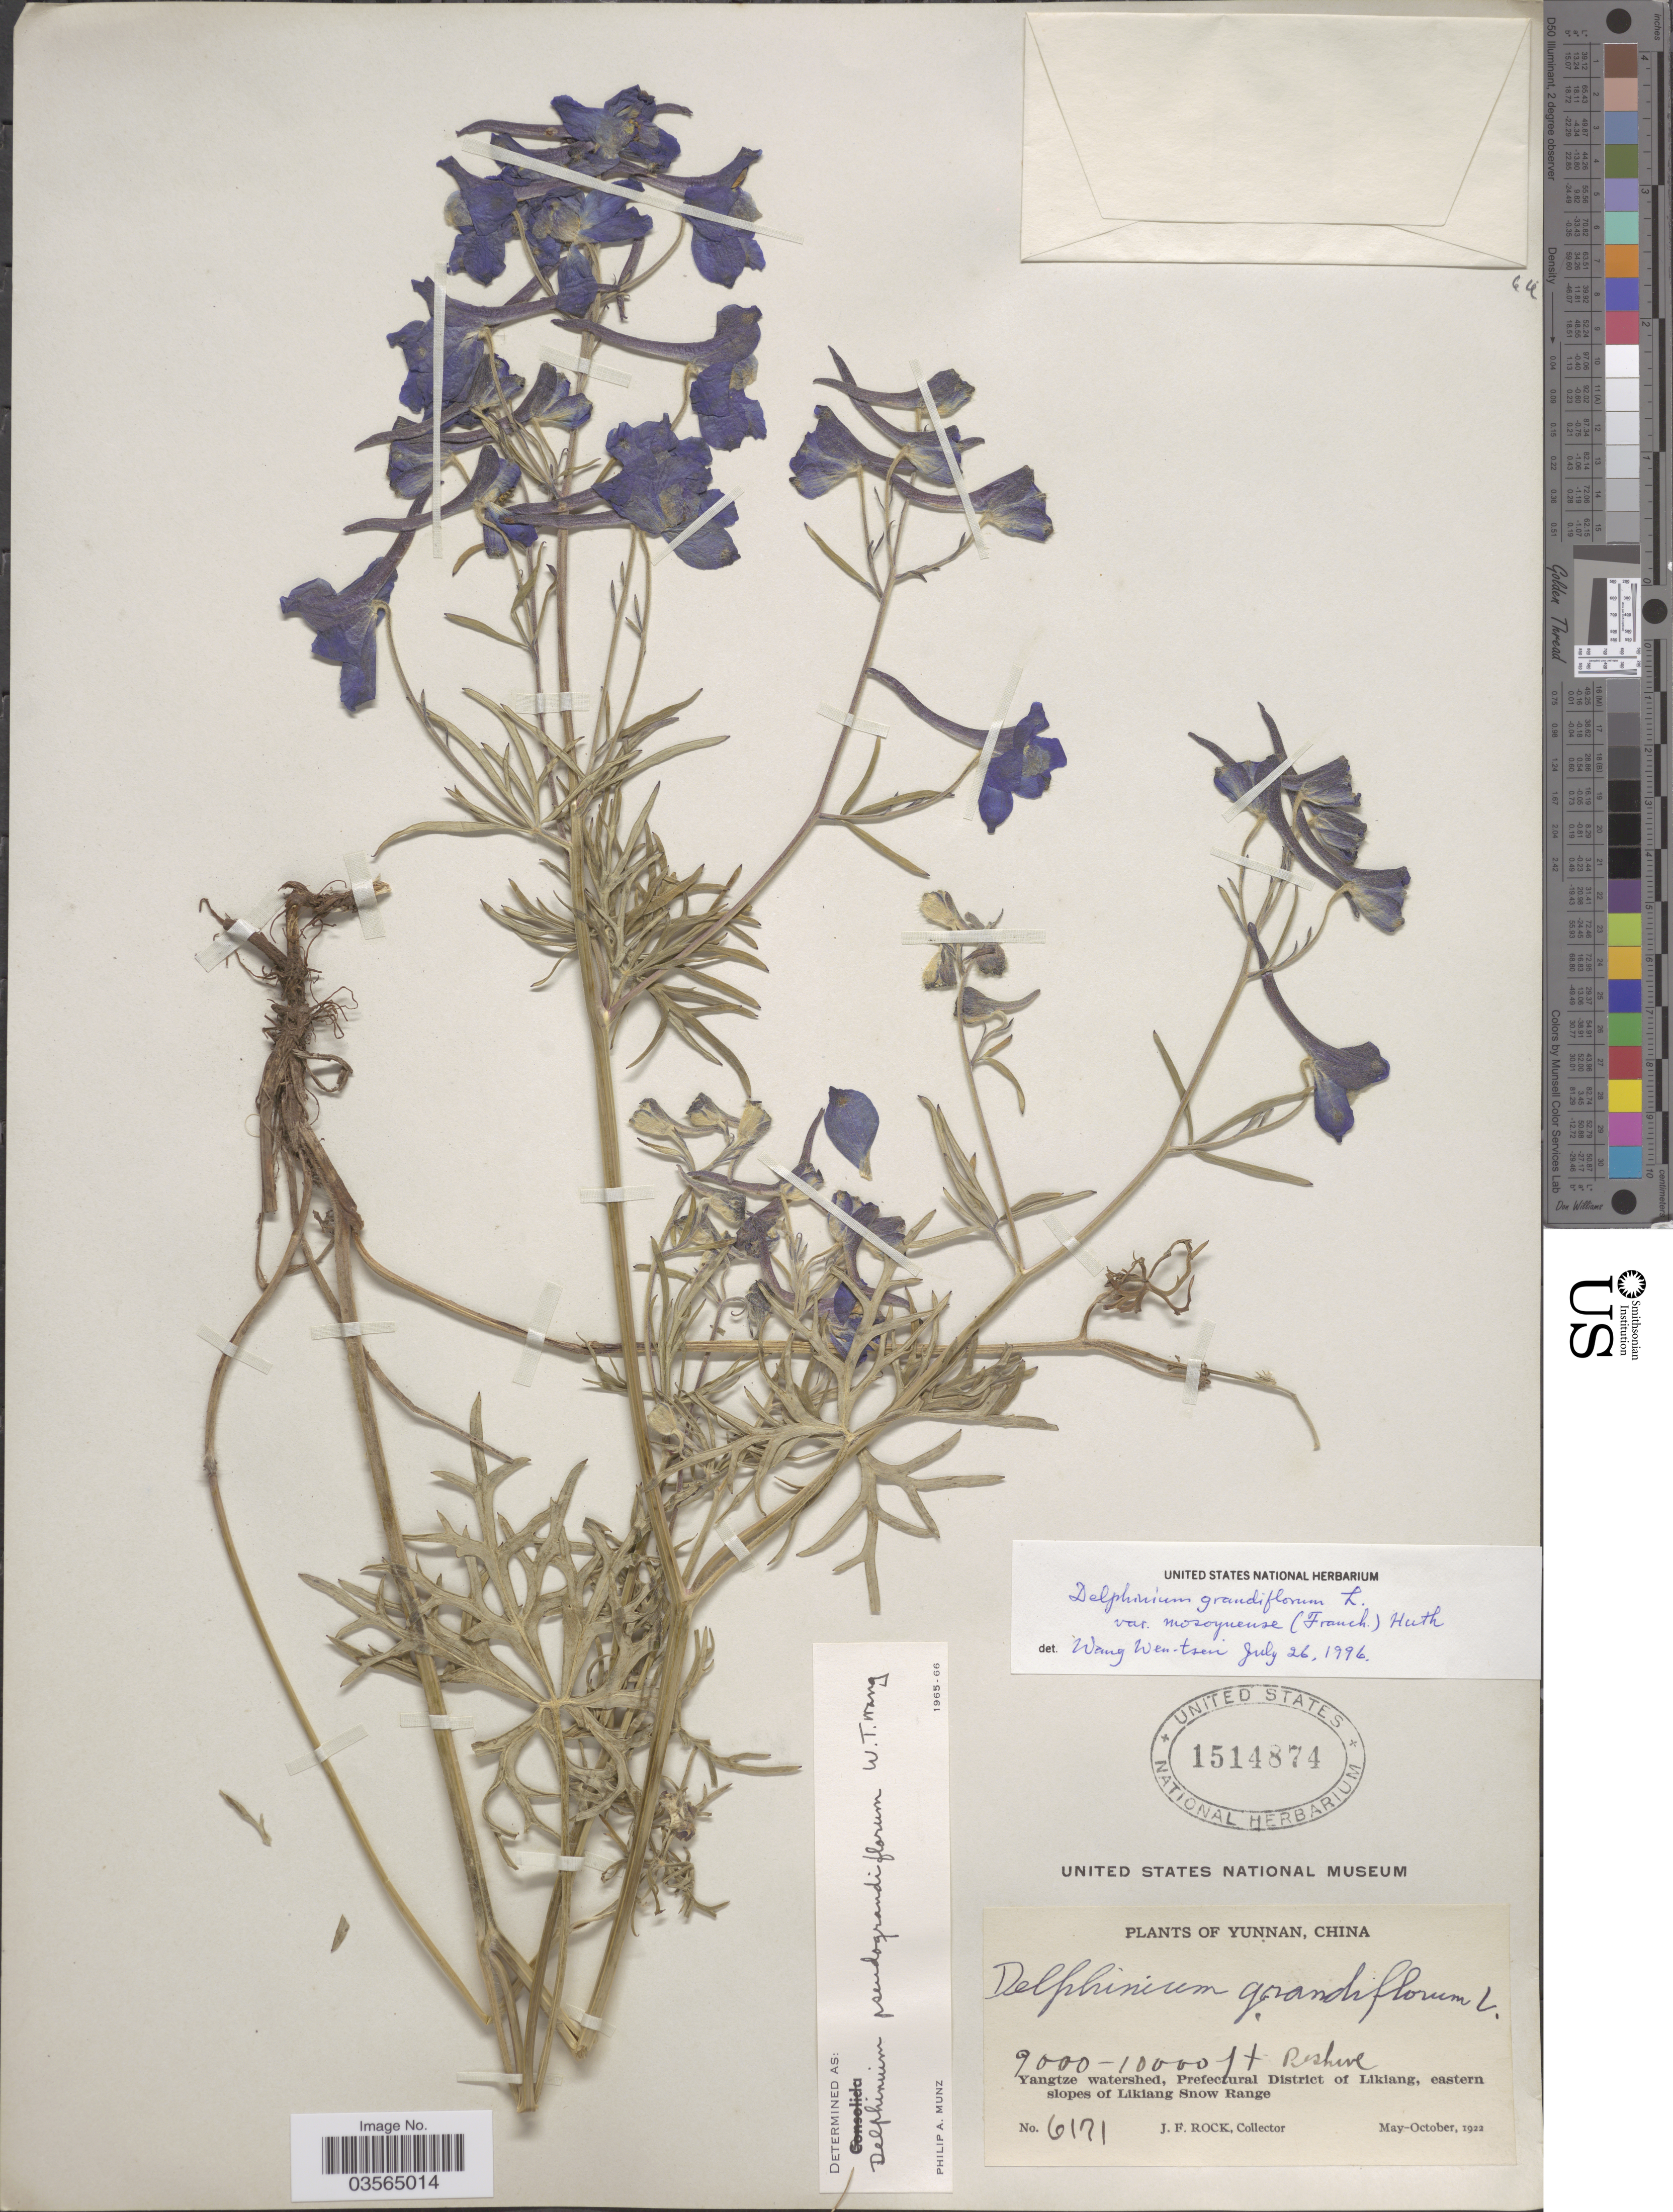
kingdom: Plantae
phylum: Tracheophyta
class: Magnoliopsida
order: Ranunculales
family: Ranunculaceae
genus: Delphinium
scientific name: Delphinium grandiflorum var. mosoynense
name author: (Franch.) Huth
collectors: J. Rock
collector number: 6171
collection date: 1922-05/1922-10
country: China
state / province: Yunnan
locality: Peshwe. Yangtze watershed, Prefectural District of Likiang, eastern slopes of Likiang Snow Range.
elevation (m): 2743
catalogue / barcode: US 1514874